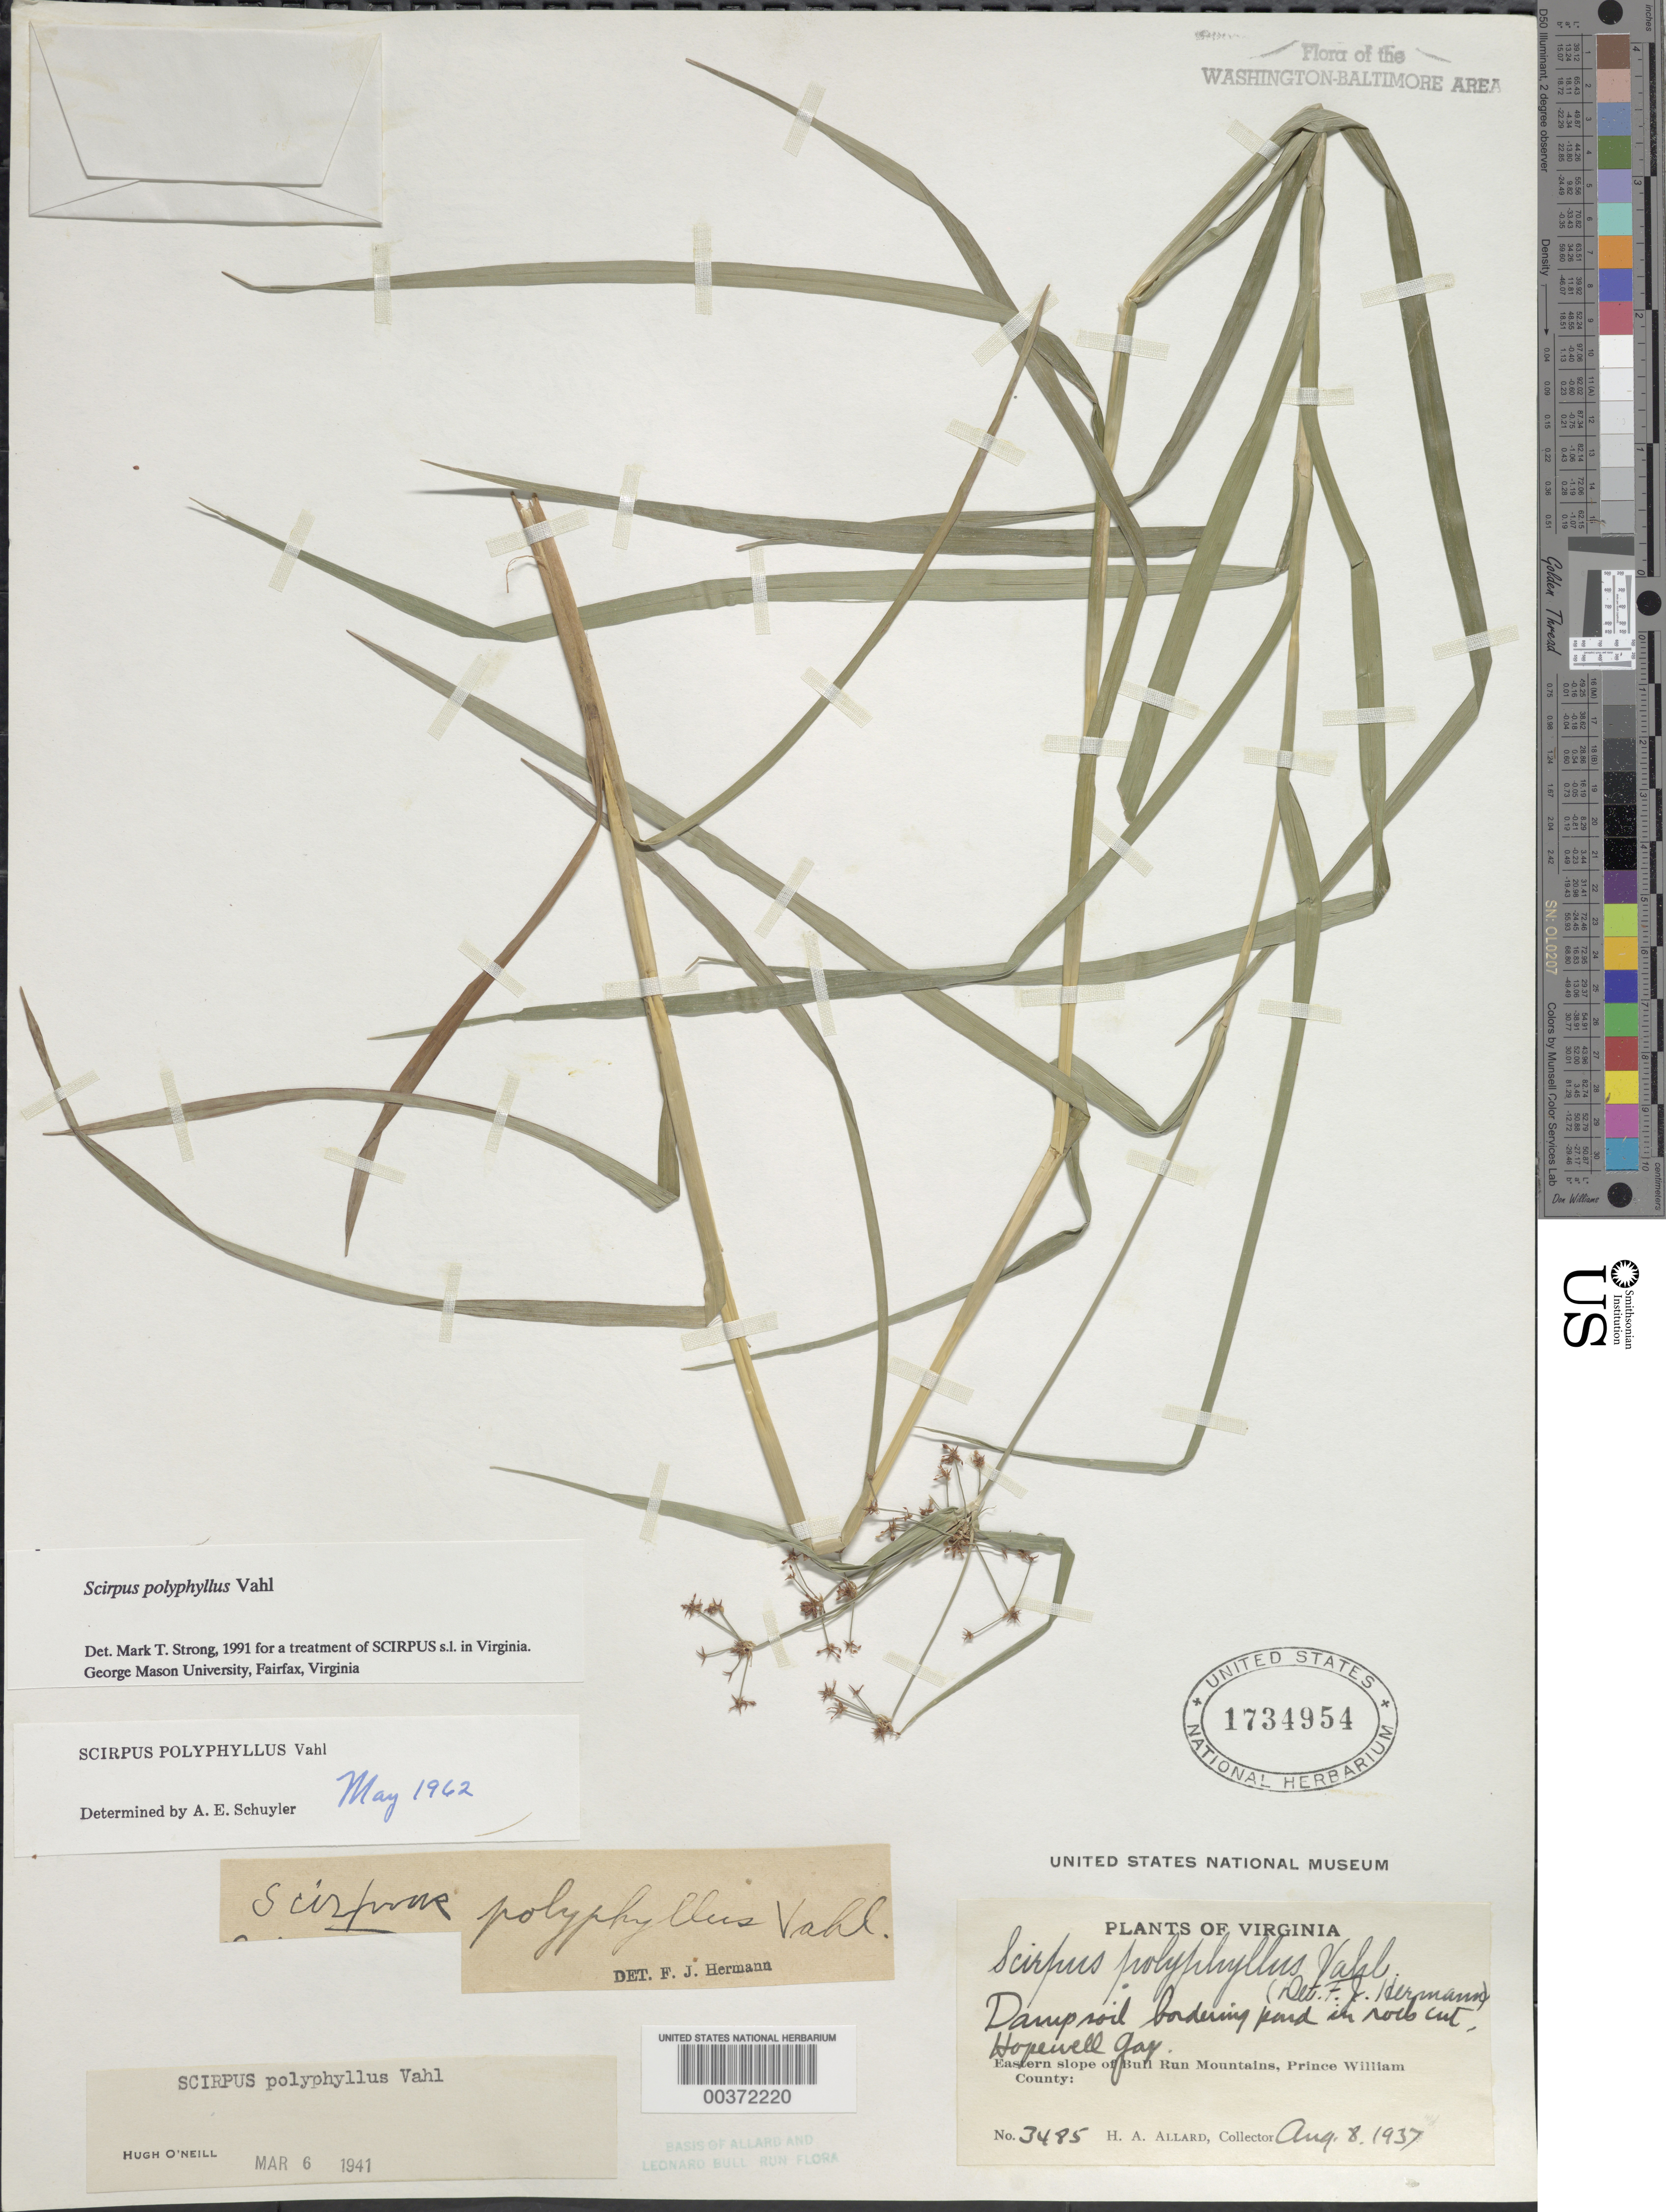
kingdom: Plantae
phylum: Tracheophyta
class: Liliopsida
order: Poales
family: Cyperaceae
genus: Scirpus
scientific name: Scirpus polyphyllus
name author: Vahl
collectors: H. A. Allard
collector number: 3485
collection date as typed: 08 Aug 1937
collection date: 1937-08-08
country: United States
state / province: Virginia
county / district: Prince William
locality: Hopewell Gap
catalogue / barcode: US 1734954